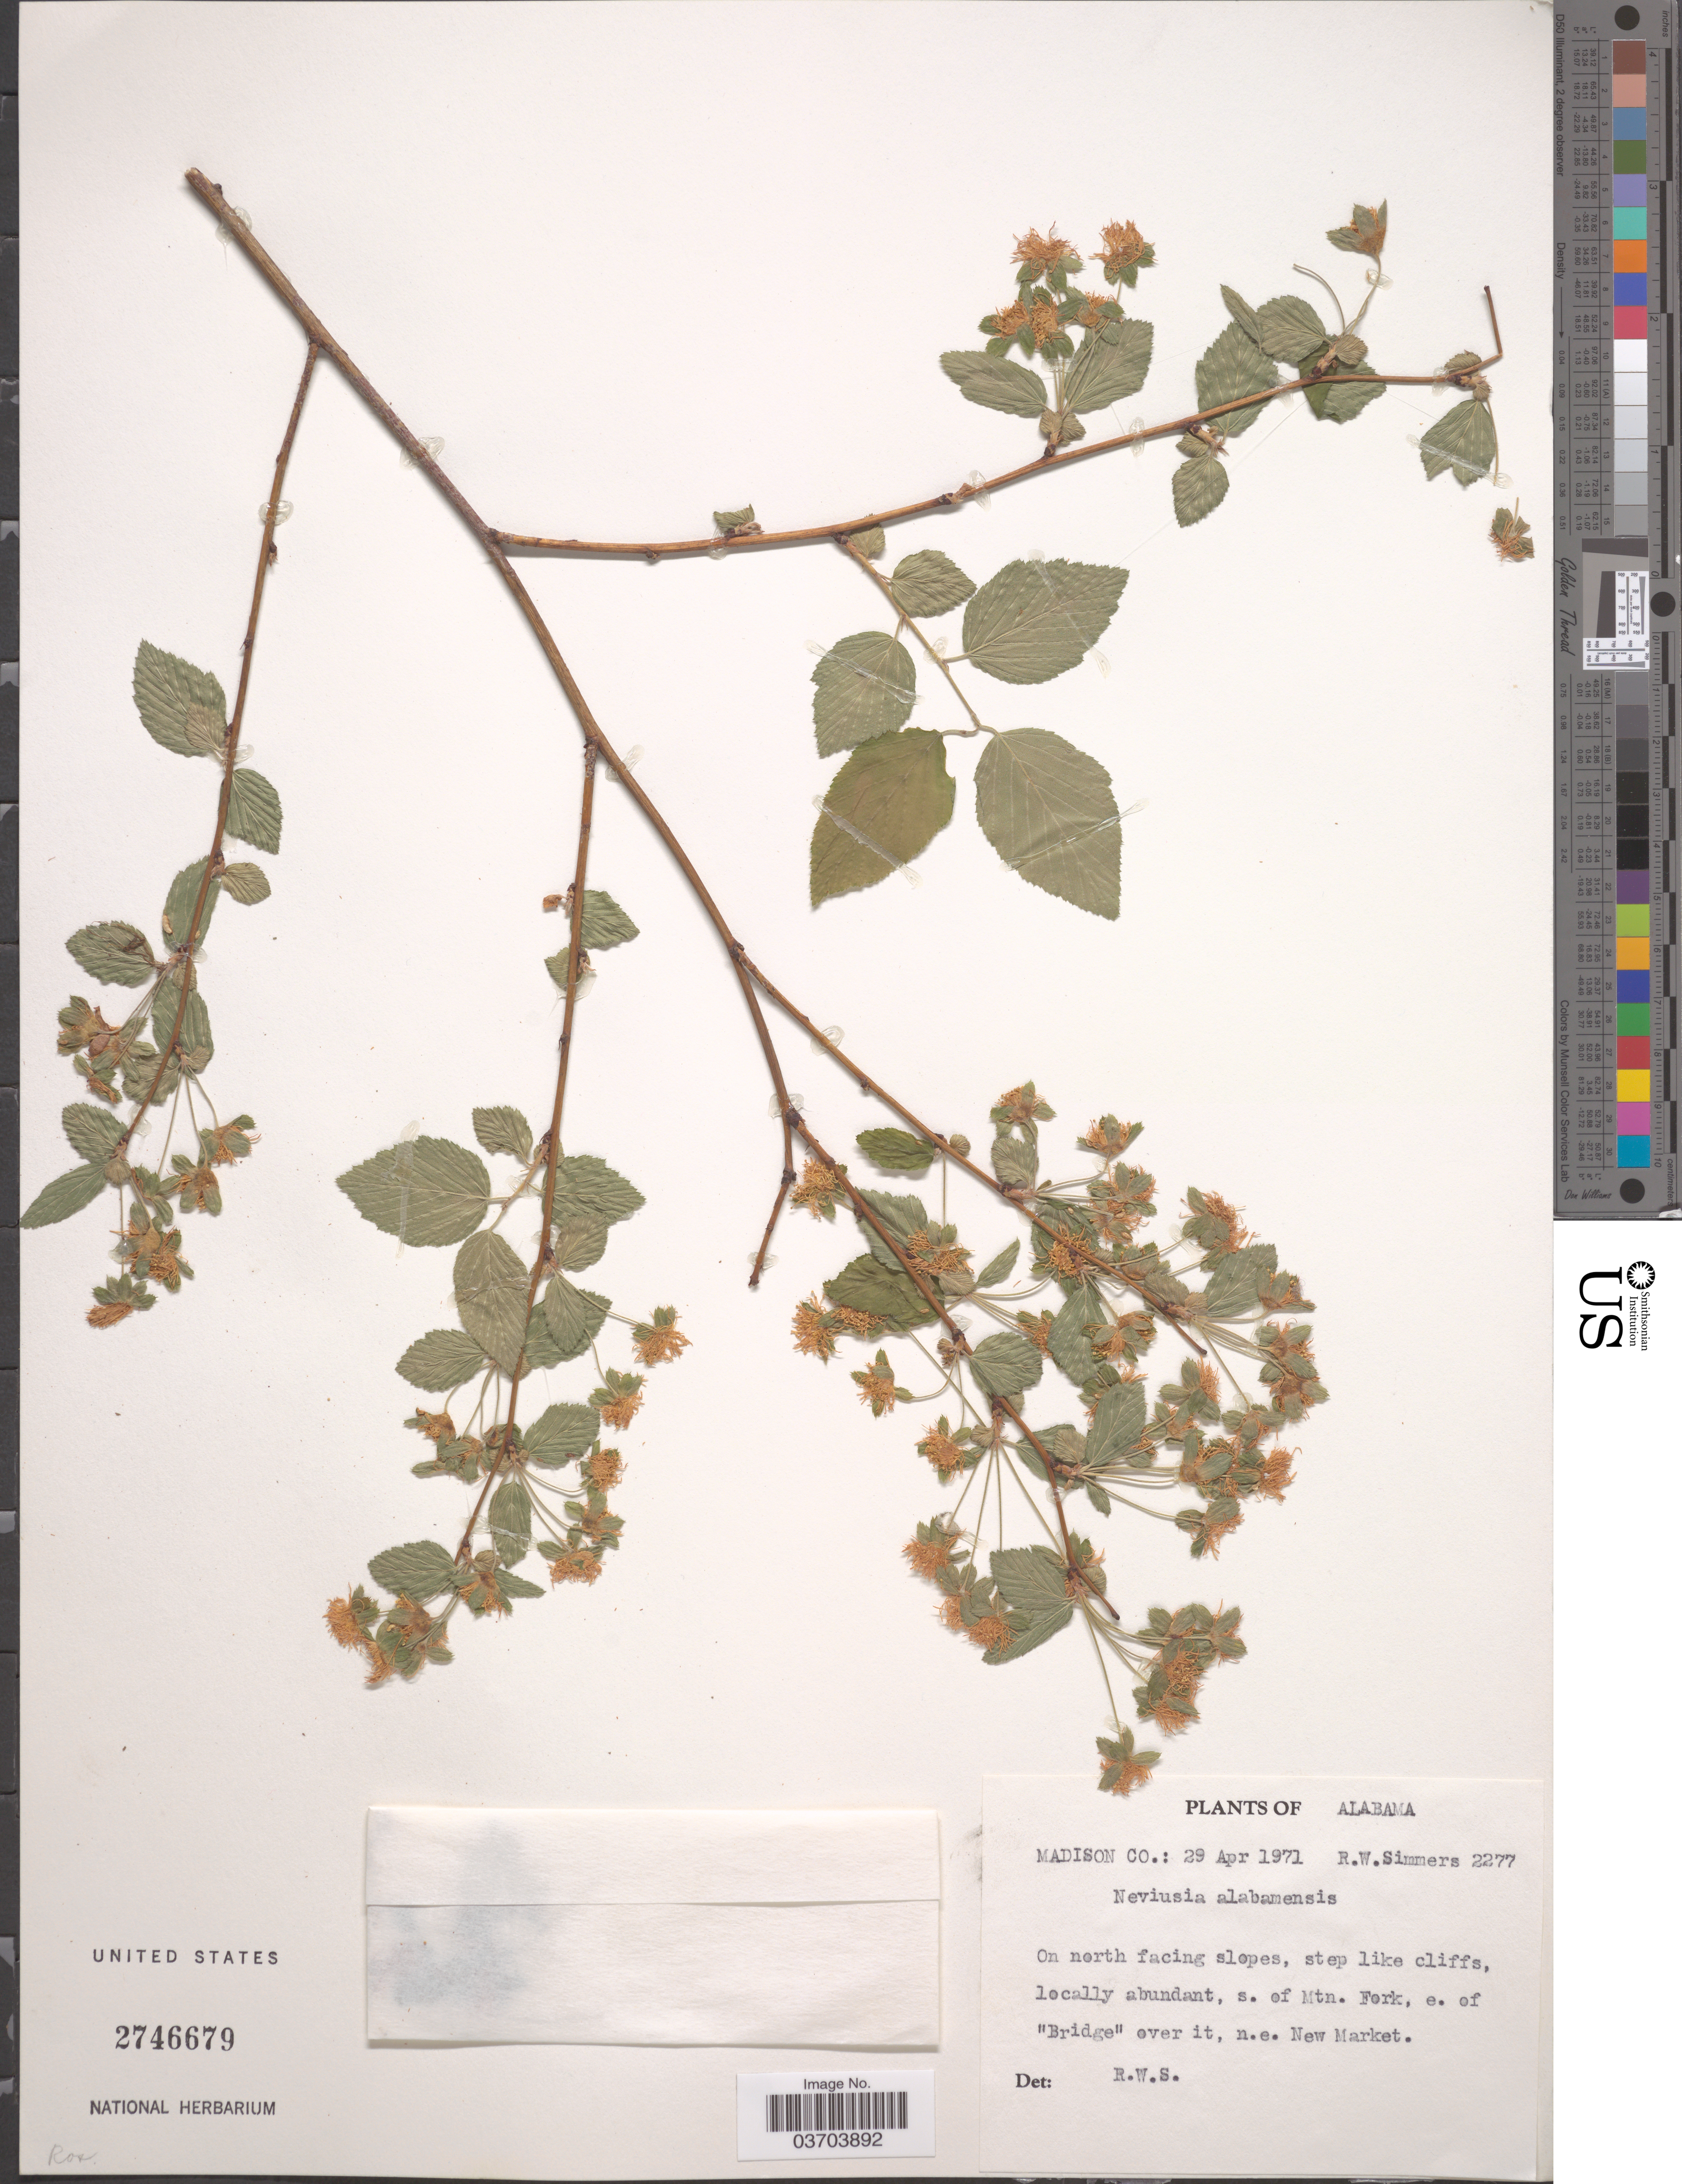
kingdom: Plantae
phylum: Tracheophyta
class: Magnoliopsida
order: Rosales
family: Rosaceae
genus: Neviusia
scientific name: Neviusia alabamensis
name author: A. Gray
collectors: R. Simmers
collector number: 2277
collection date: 1971-04-29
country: United States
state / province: Alabama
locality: Madison Co. On north facing slopes, s. of Mtn. Fork, e. of 'Bridge' over it, n.e. New Market.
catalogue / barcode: US 2746679